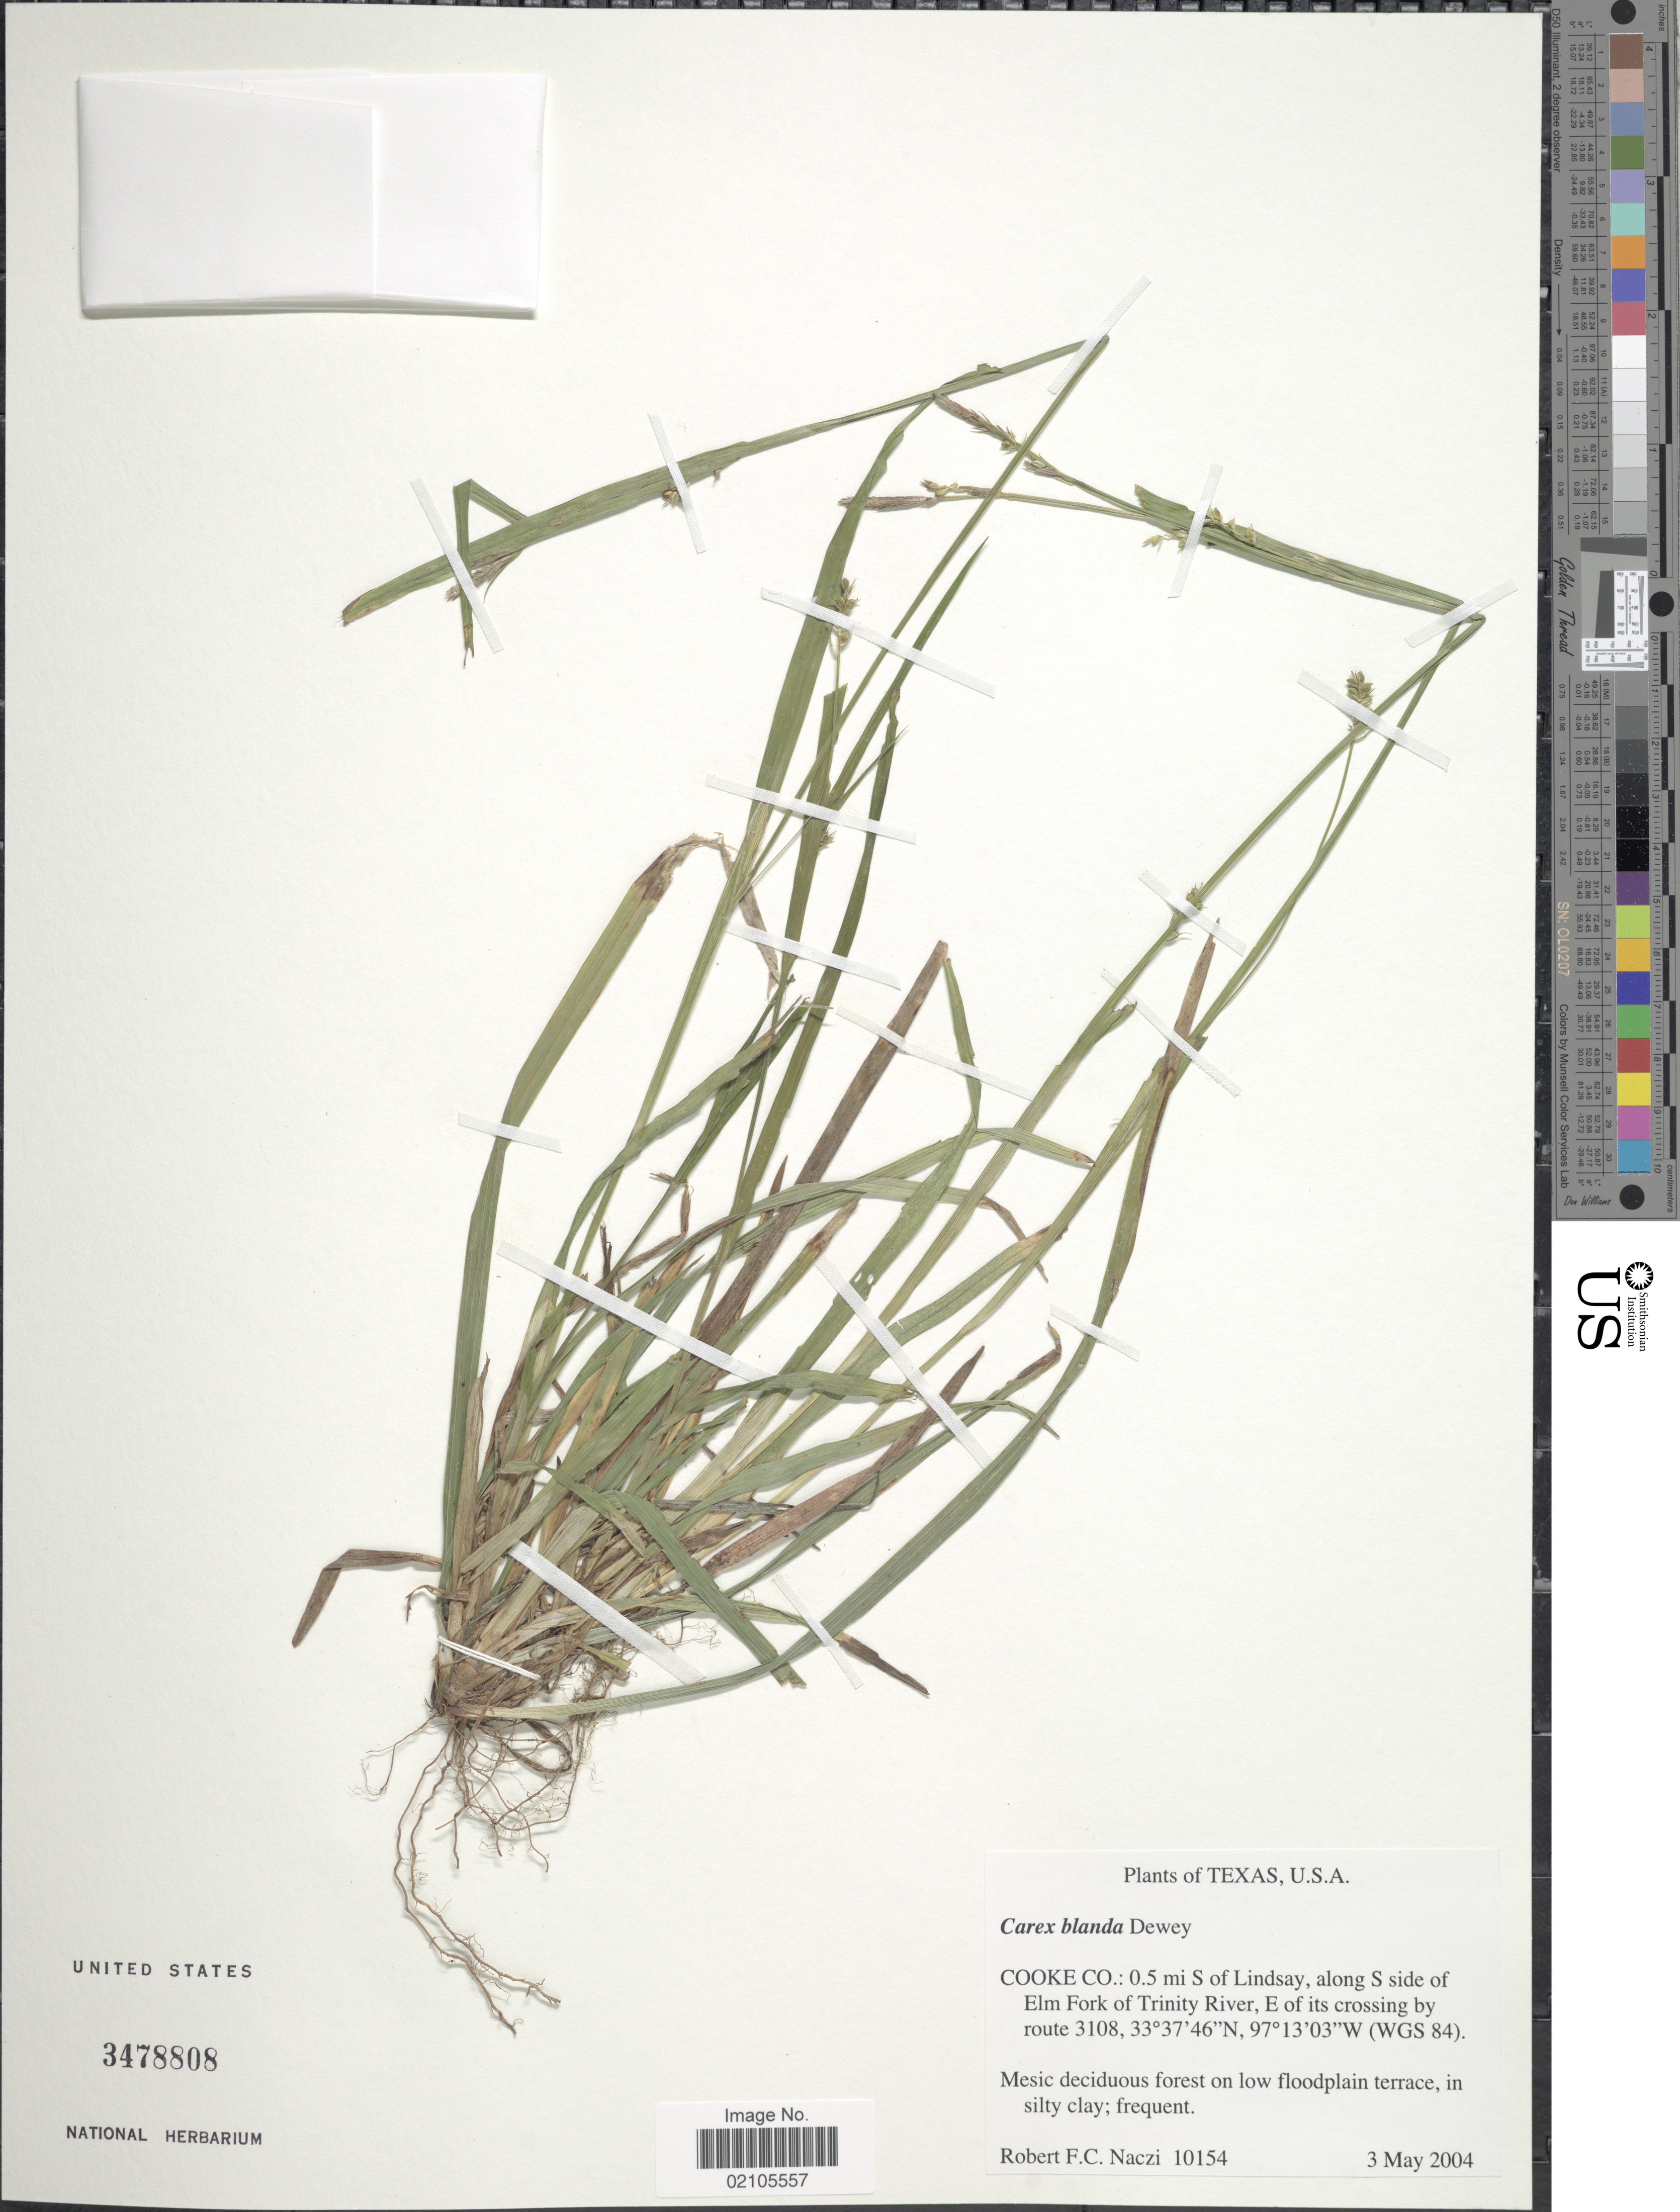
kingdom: Plantae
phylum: Tracheophyta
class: Liliopsida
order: Poales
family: Cyperaceae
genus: Carex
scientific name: Carex blanda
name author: Dewey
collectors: R. F. C. Naczi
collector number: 10154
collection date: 2004-05-03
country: United States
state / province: Texas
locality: Cooke Co.: 0.5 mi S of Lindsay, along S side of Elm Fork of Trinity River, E of its crossing by route 3108 (WGS 84)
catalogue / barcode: US 3478808